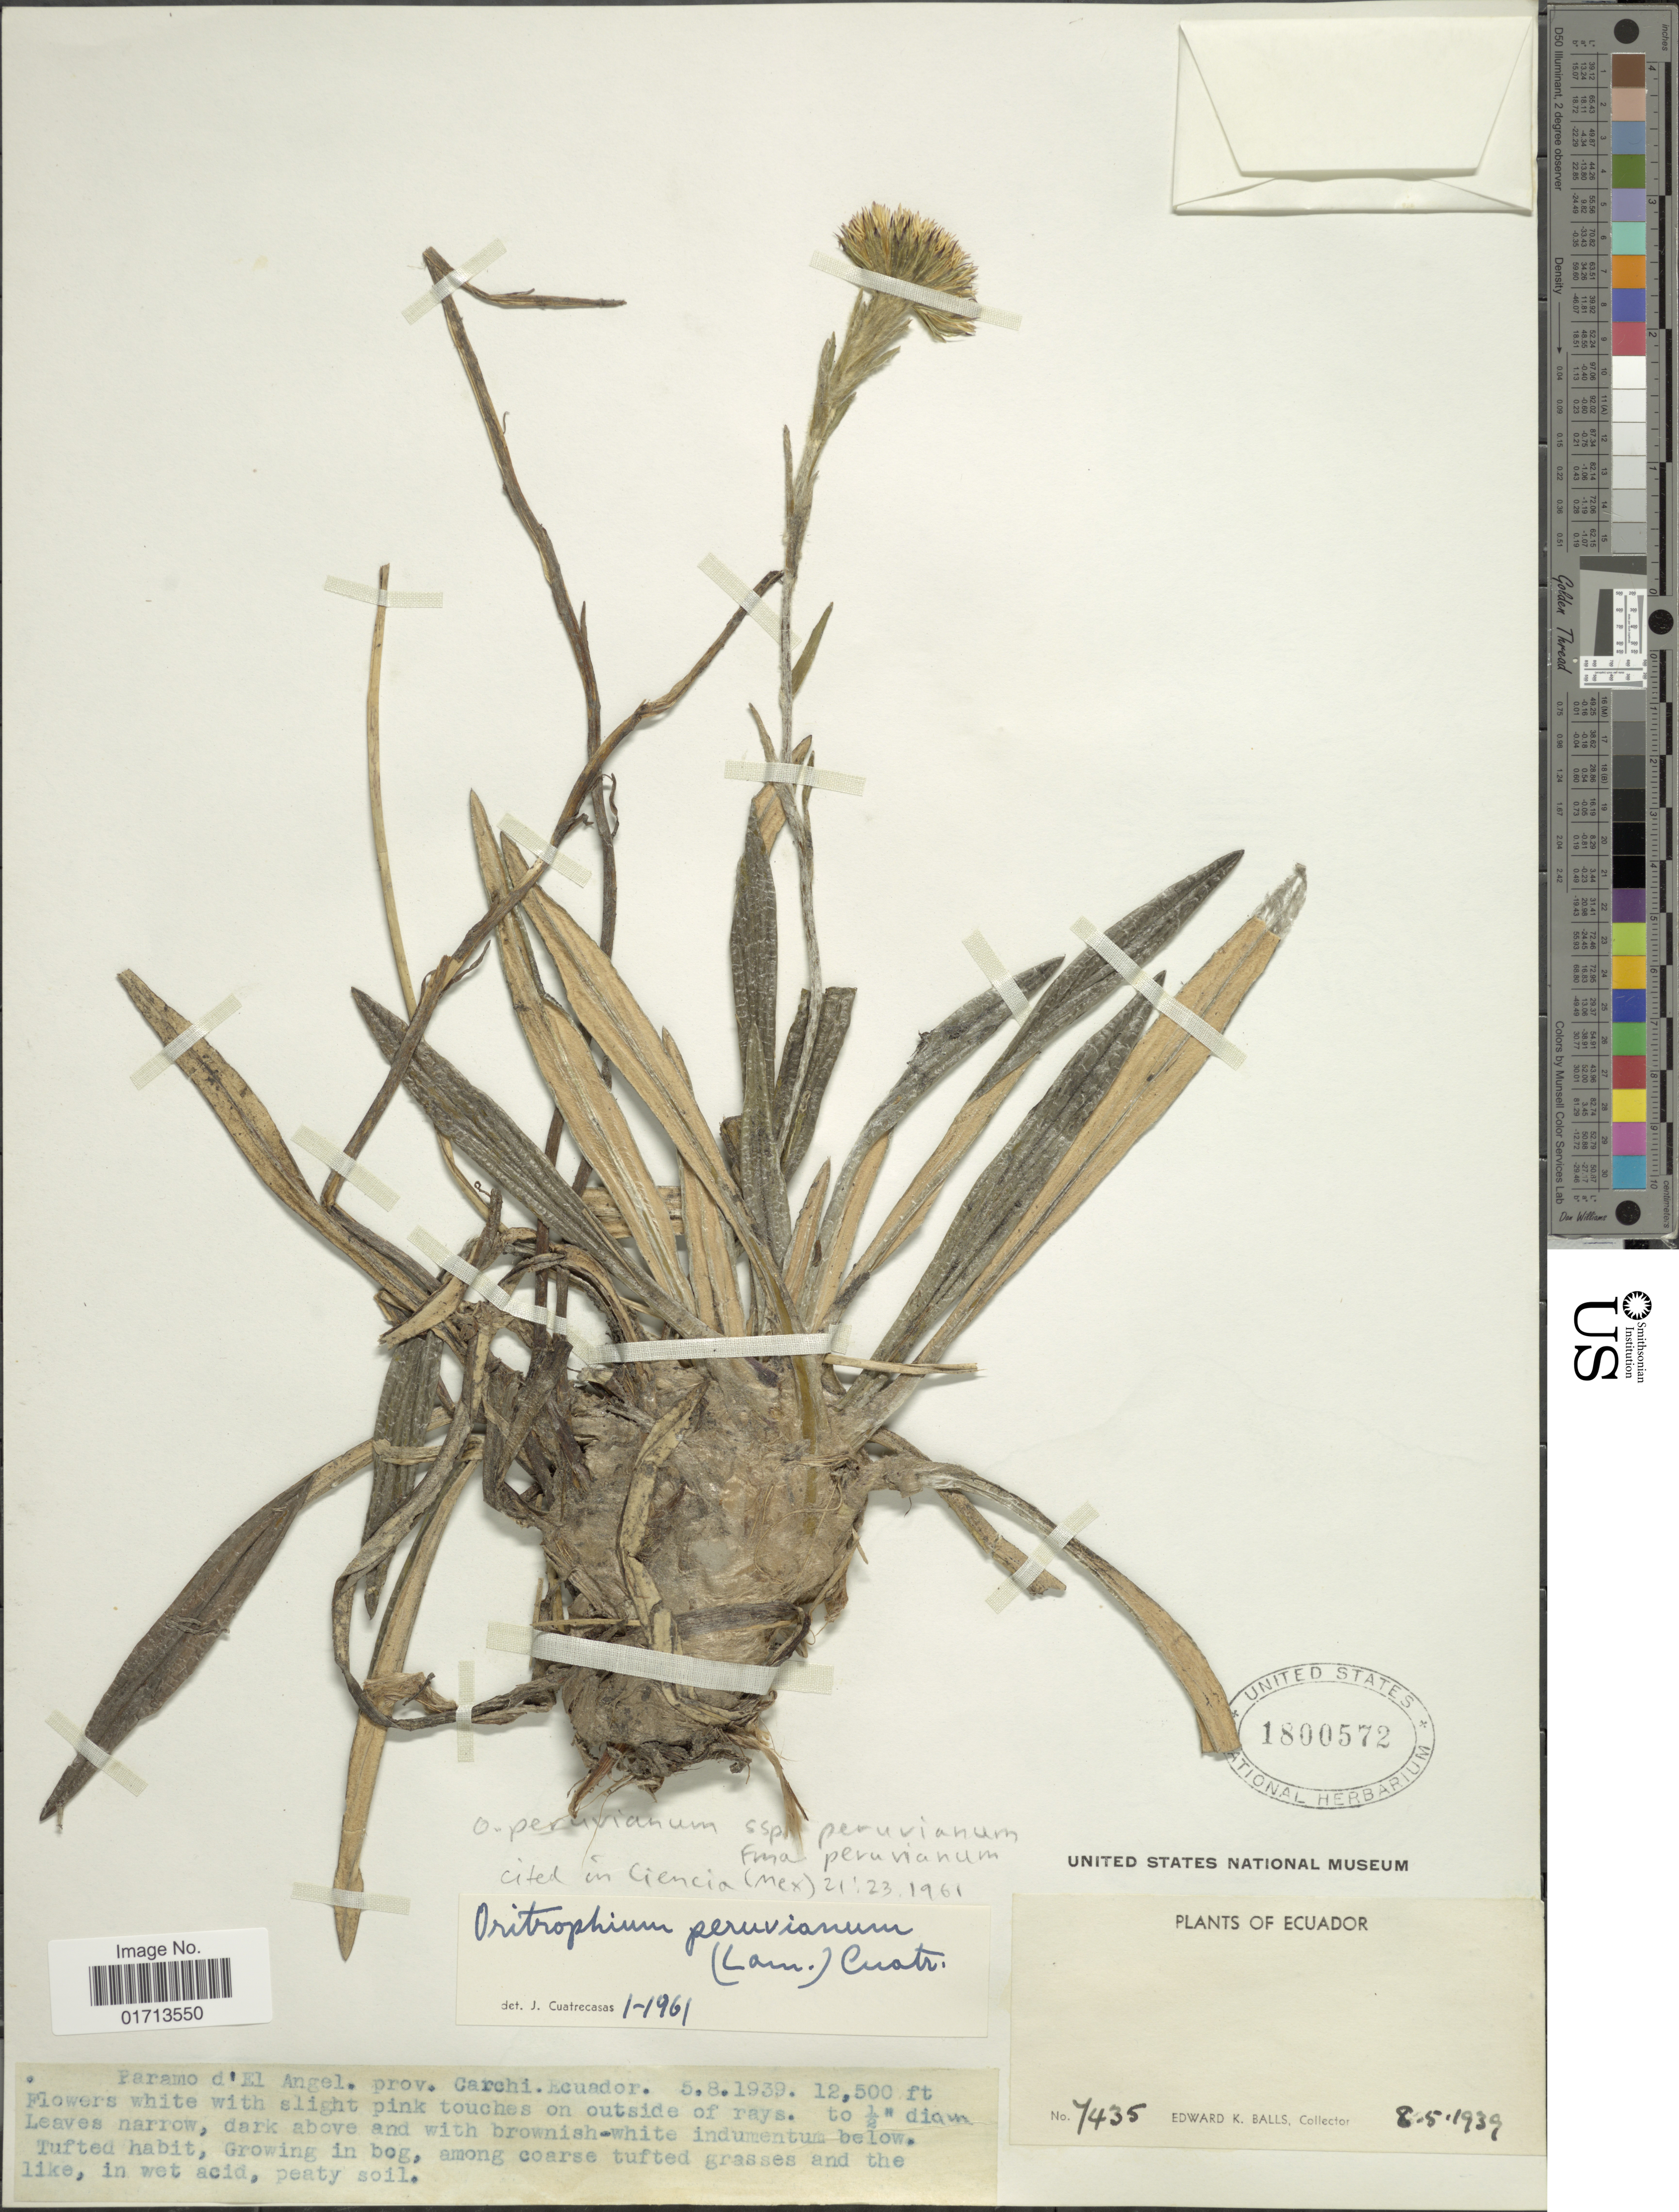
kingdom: Plantae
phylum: Tracheophyta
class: Magnoliopsida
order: Asterales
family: Asteraceae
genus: Oritrophium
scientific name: Oritrophium peruvianum f. peruvianum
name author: (Lam.) Cuatrec.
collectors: E. K. Balls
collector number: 7435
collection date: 1939-05-08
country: Ecuador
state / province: Carchi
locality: Paramo dell Angel.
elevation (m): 3810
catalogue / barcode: US 1800572